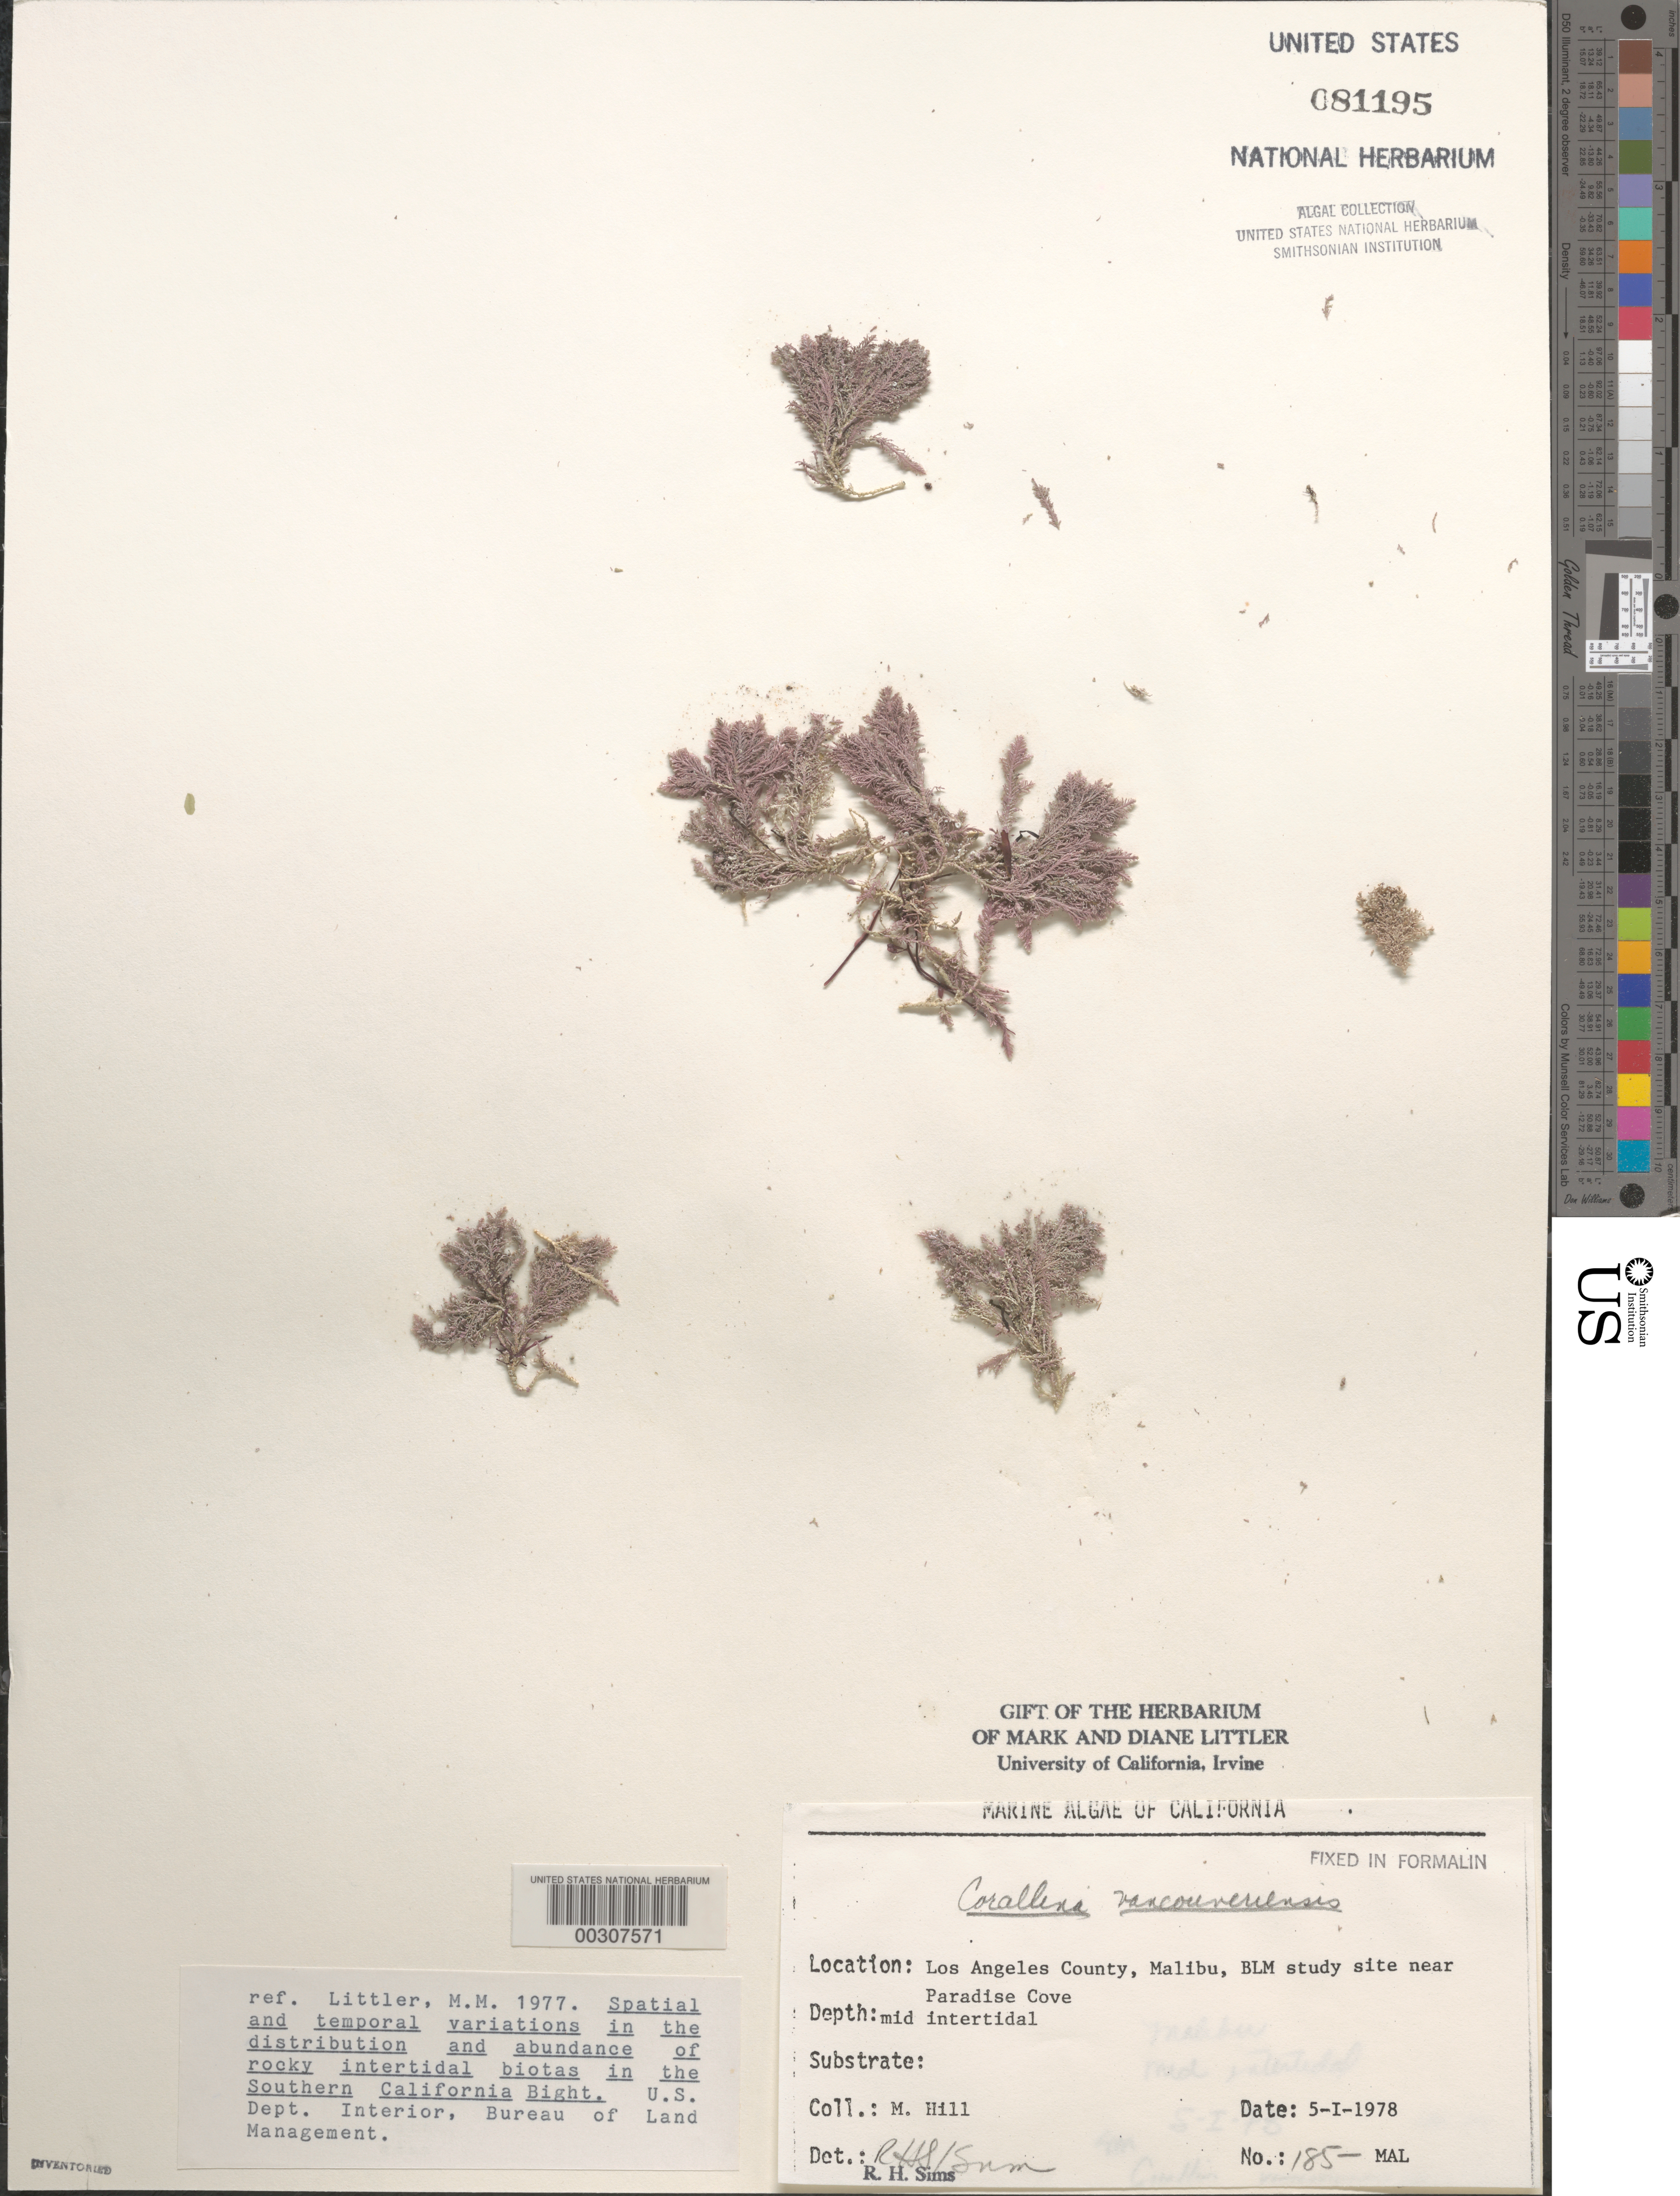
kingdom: Plantae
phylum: Rhodophyta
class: Florideophyceae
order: Corallinales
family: Corallinaceae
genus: Corallina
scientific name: Corallina vancouveriensis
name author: Yendo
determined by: Sims, Robert H.; Murray, S. N.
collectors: M. Hill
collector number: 185-mal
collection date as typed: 05 Jan 1978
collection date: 1978-01-05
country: United States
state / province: California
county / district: Los Angeles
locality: Malibu, near Paradise Cove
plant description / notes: BLM-SOCALBIGHT Rocky Intertidal Survey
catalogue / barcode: US 81195